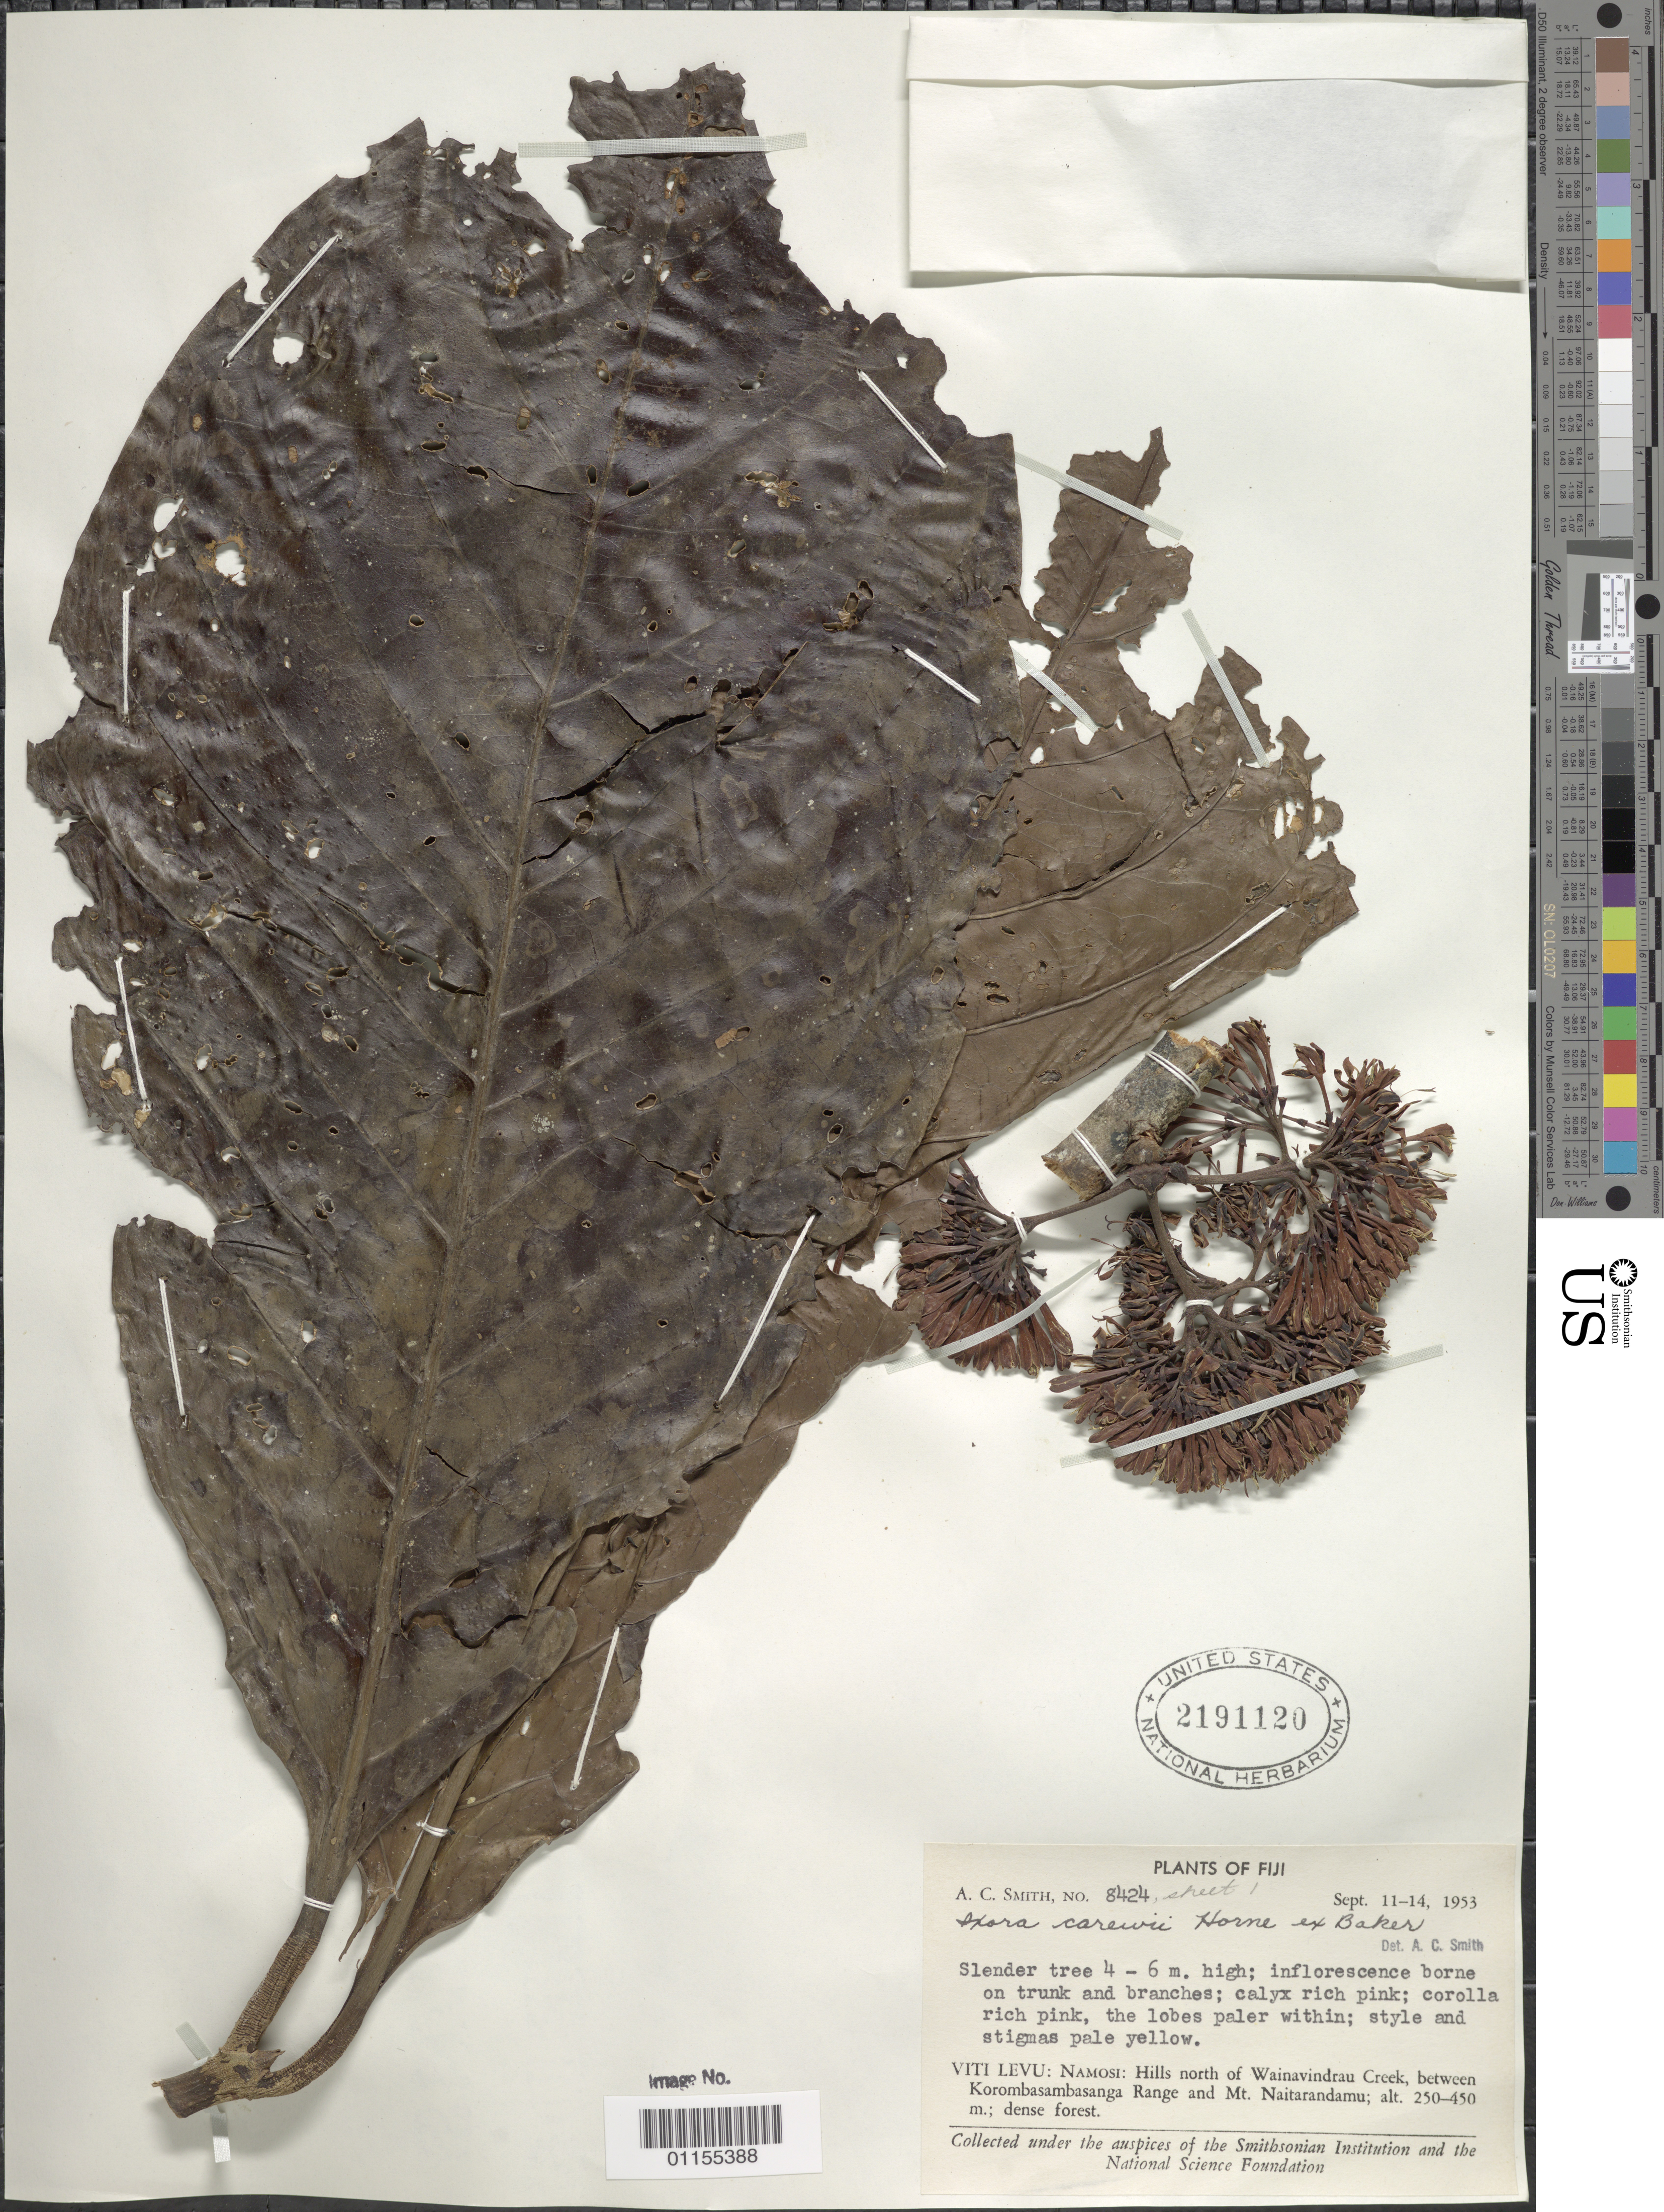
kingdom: Plantae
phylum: Tracheophyta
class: Magnoliopsida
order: Gentianales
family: Rubiaceae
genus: Ixora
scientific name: Ixora carewii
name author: Horne ex Baker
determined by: Smith, A. C.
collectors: A. C. Smith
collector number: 8424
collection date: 1953-09-11/1953-09-14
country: Fiji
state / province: Namosi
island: Viti Levu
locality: hills north of Wainavindrau Creek, between Korombasambasanga Range and Mt. Naitarandamu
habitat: Dense forest.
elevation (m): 250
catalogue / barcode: US 2191120